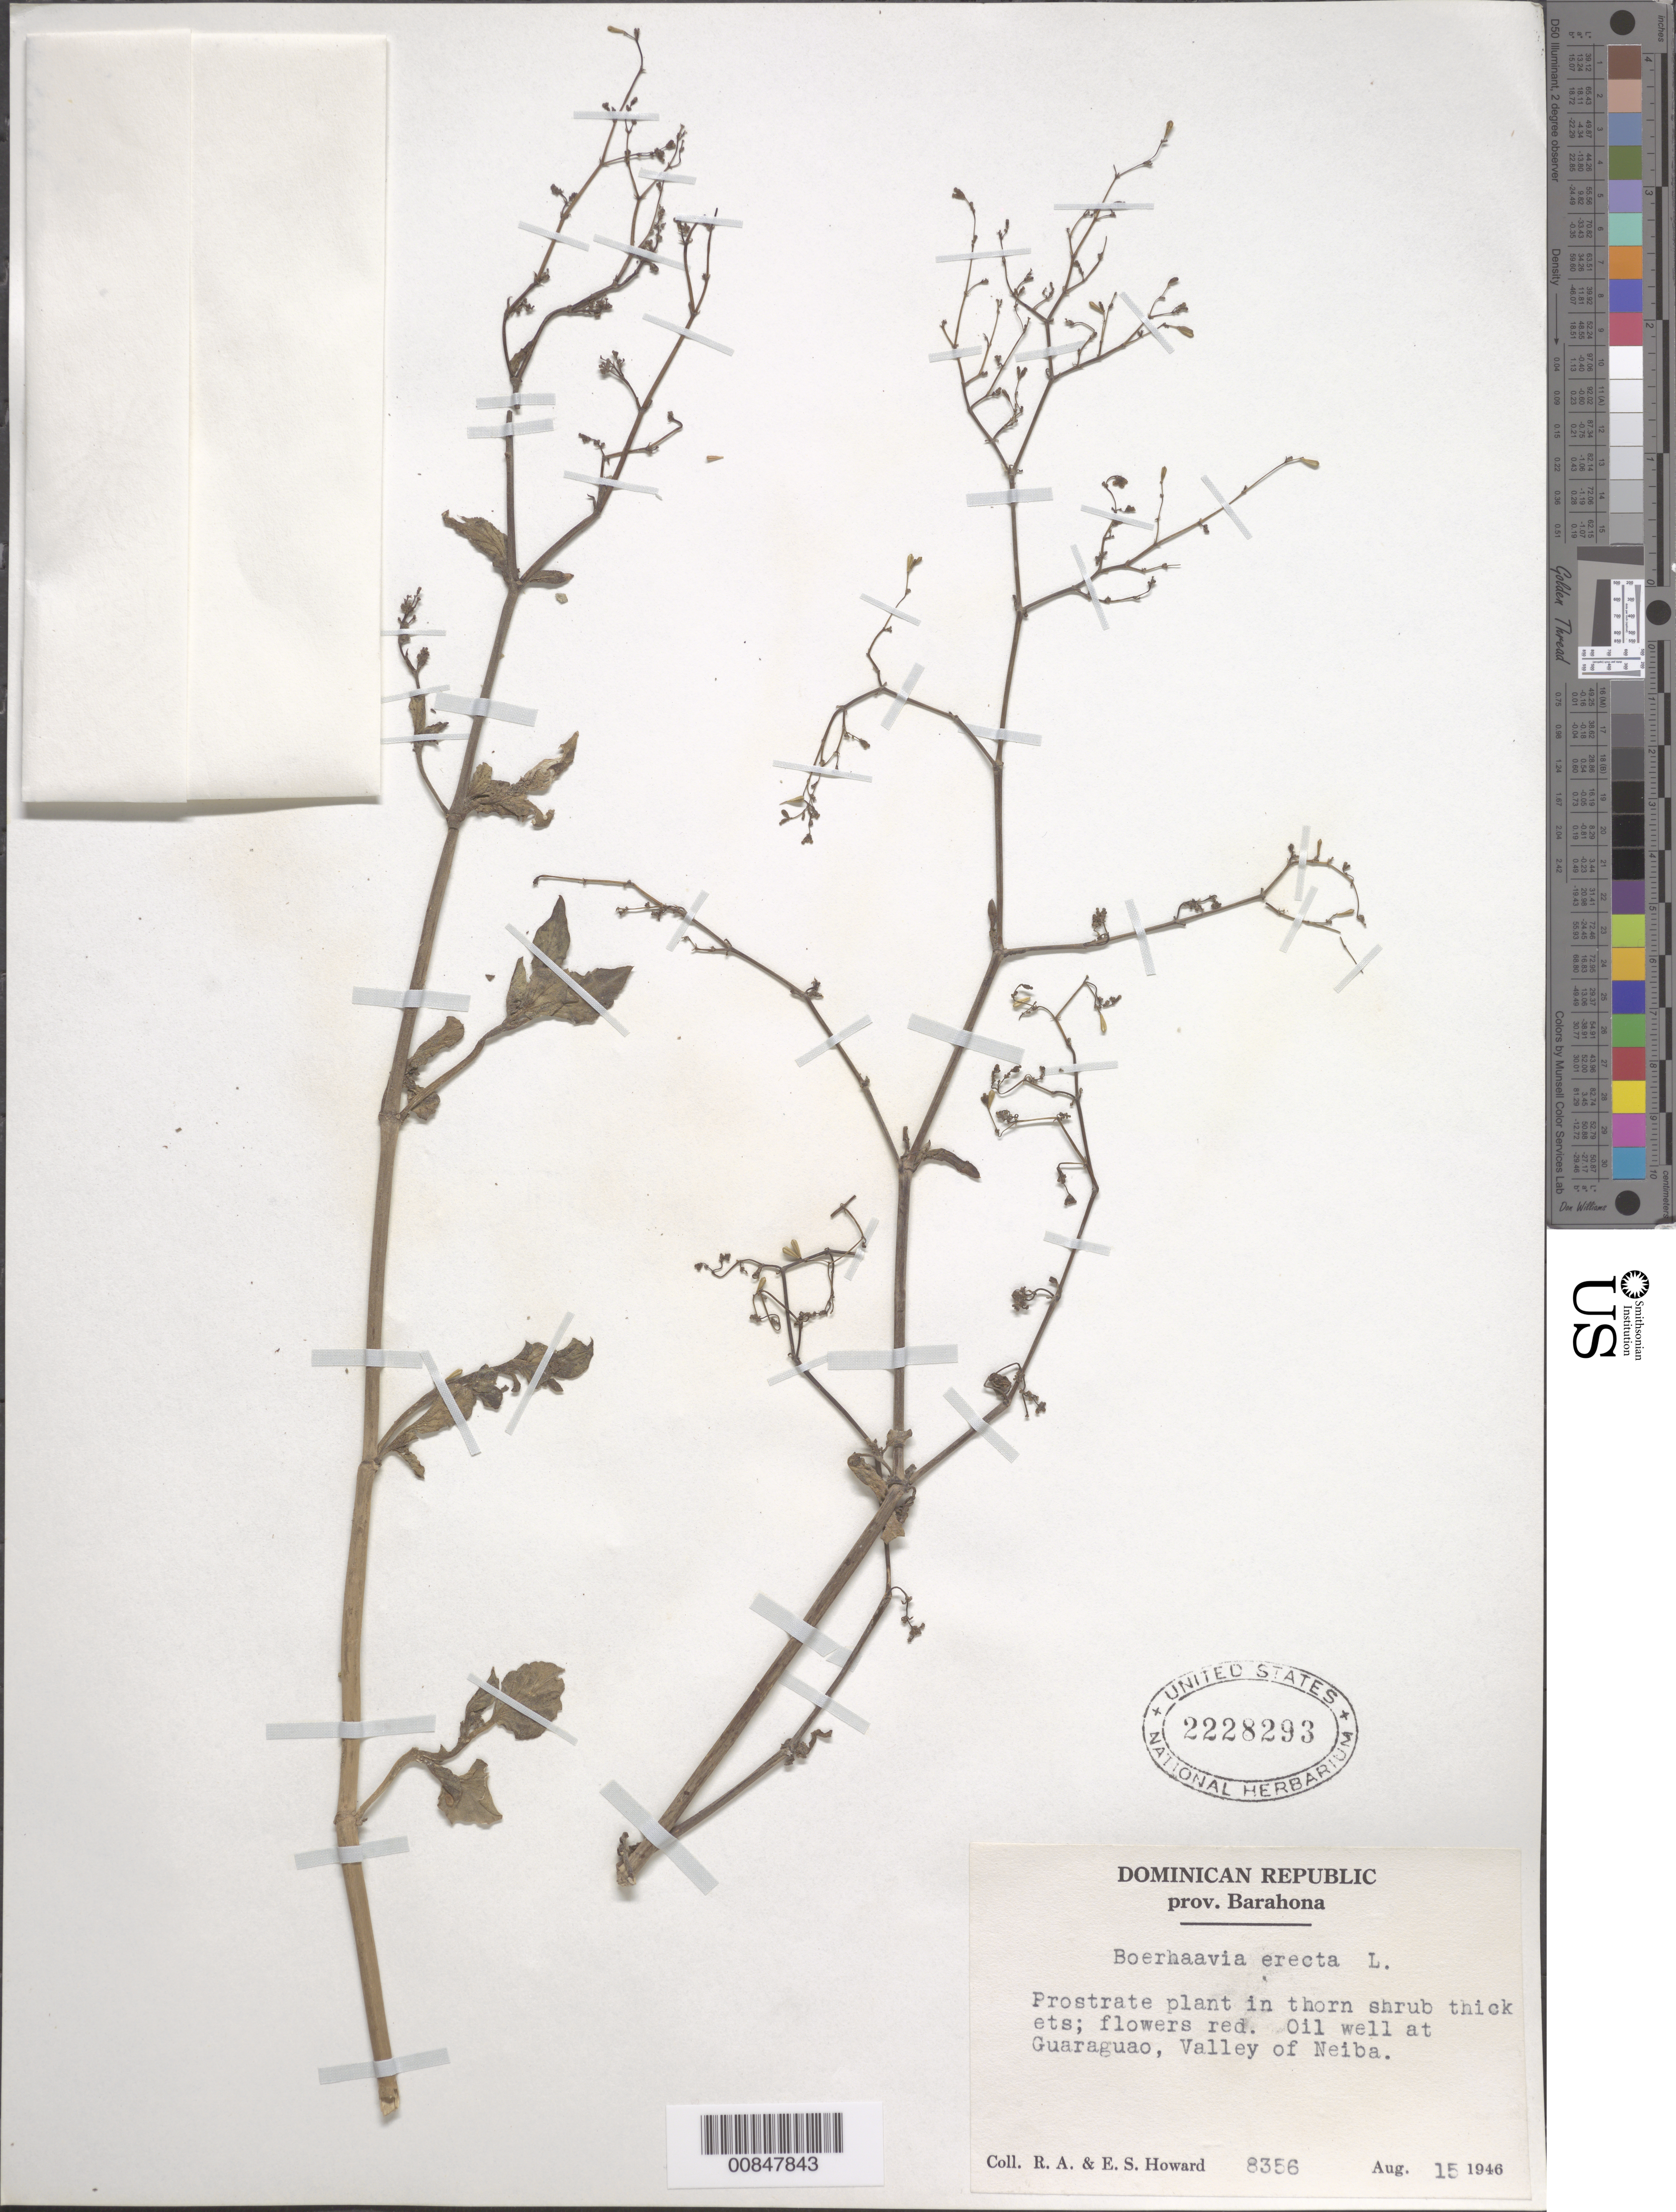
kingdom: Plantae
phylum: Tracheophyta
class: Magnoliopsida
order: Caryophyllales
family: Nyctaginaceae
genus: Boerhavia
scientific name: Boerhavia erecta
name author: L.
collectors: R. A. Howard & E. S. Howard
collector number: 8356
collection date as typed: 15 Aug 1946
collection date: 1946-08-15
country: Dominican Republic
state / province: Barahona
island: Hispaniola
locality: Oil well at Guaraguao, Valley of Neiba.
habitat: In thorn shrub thickets.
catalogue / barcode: US 2228293